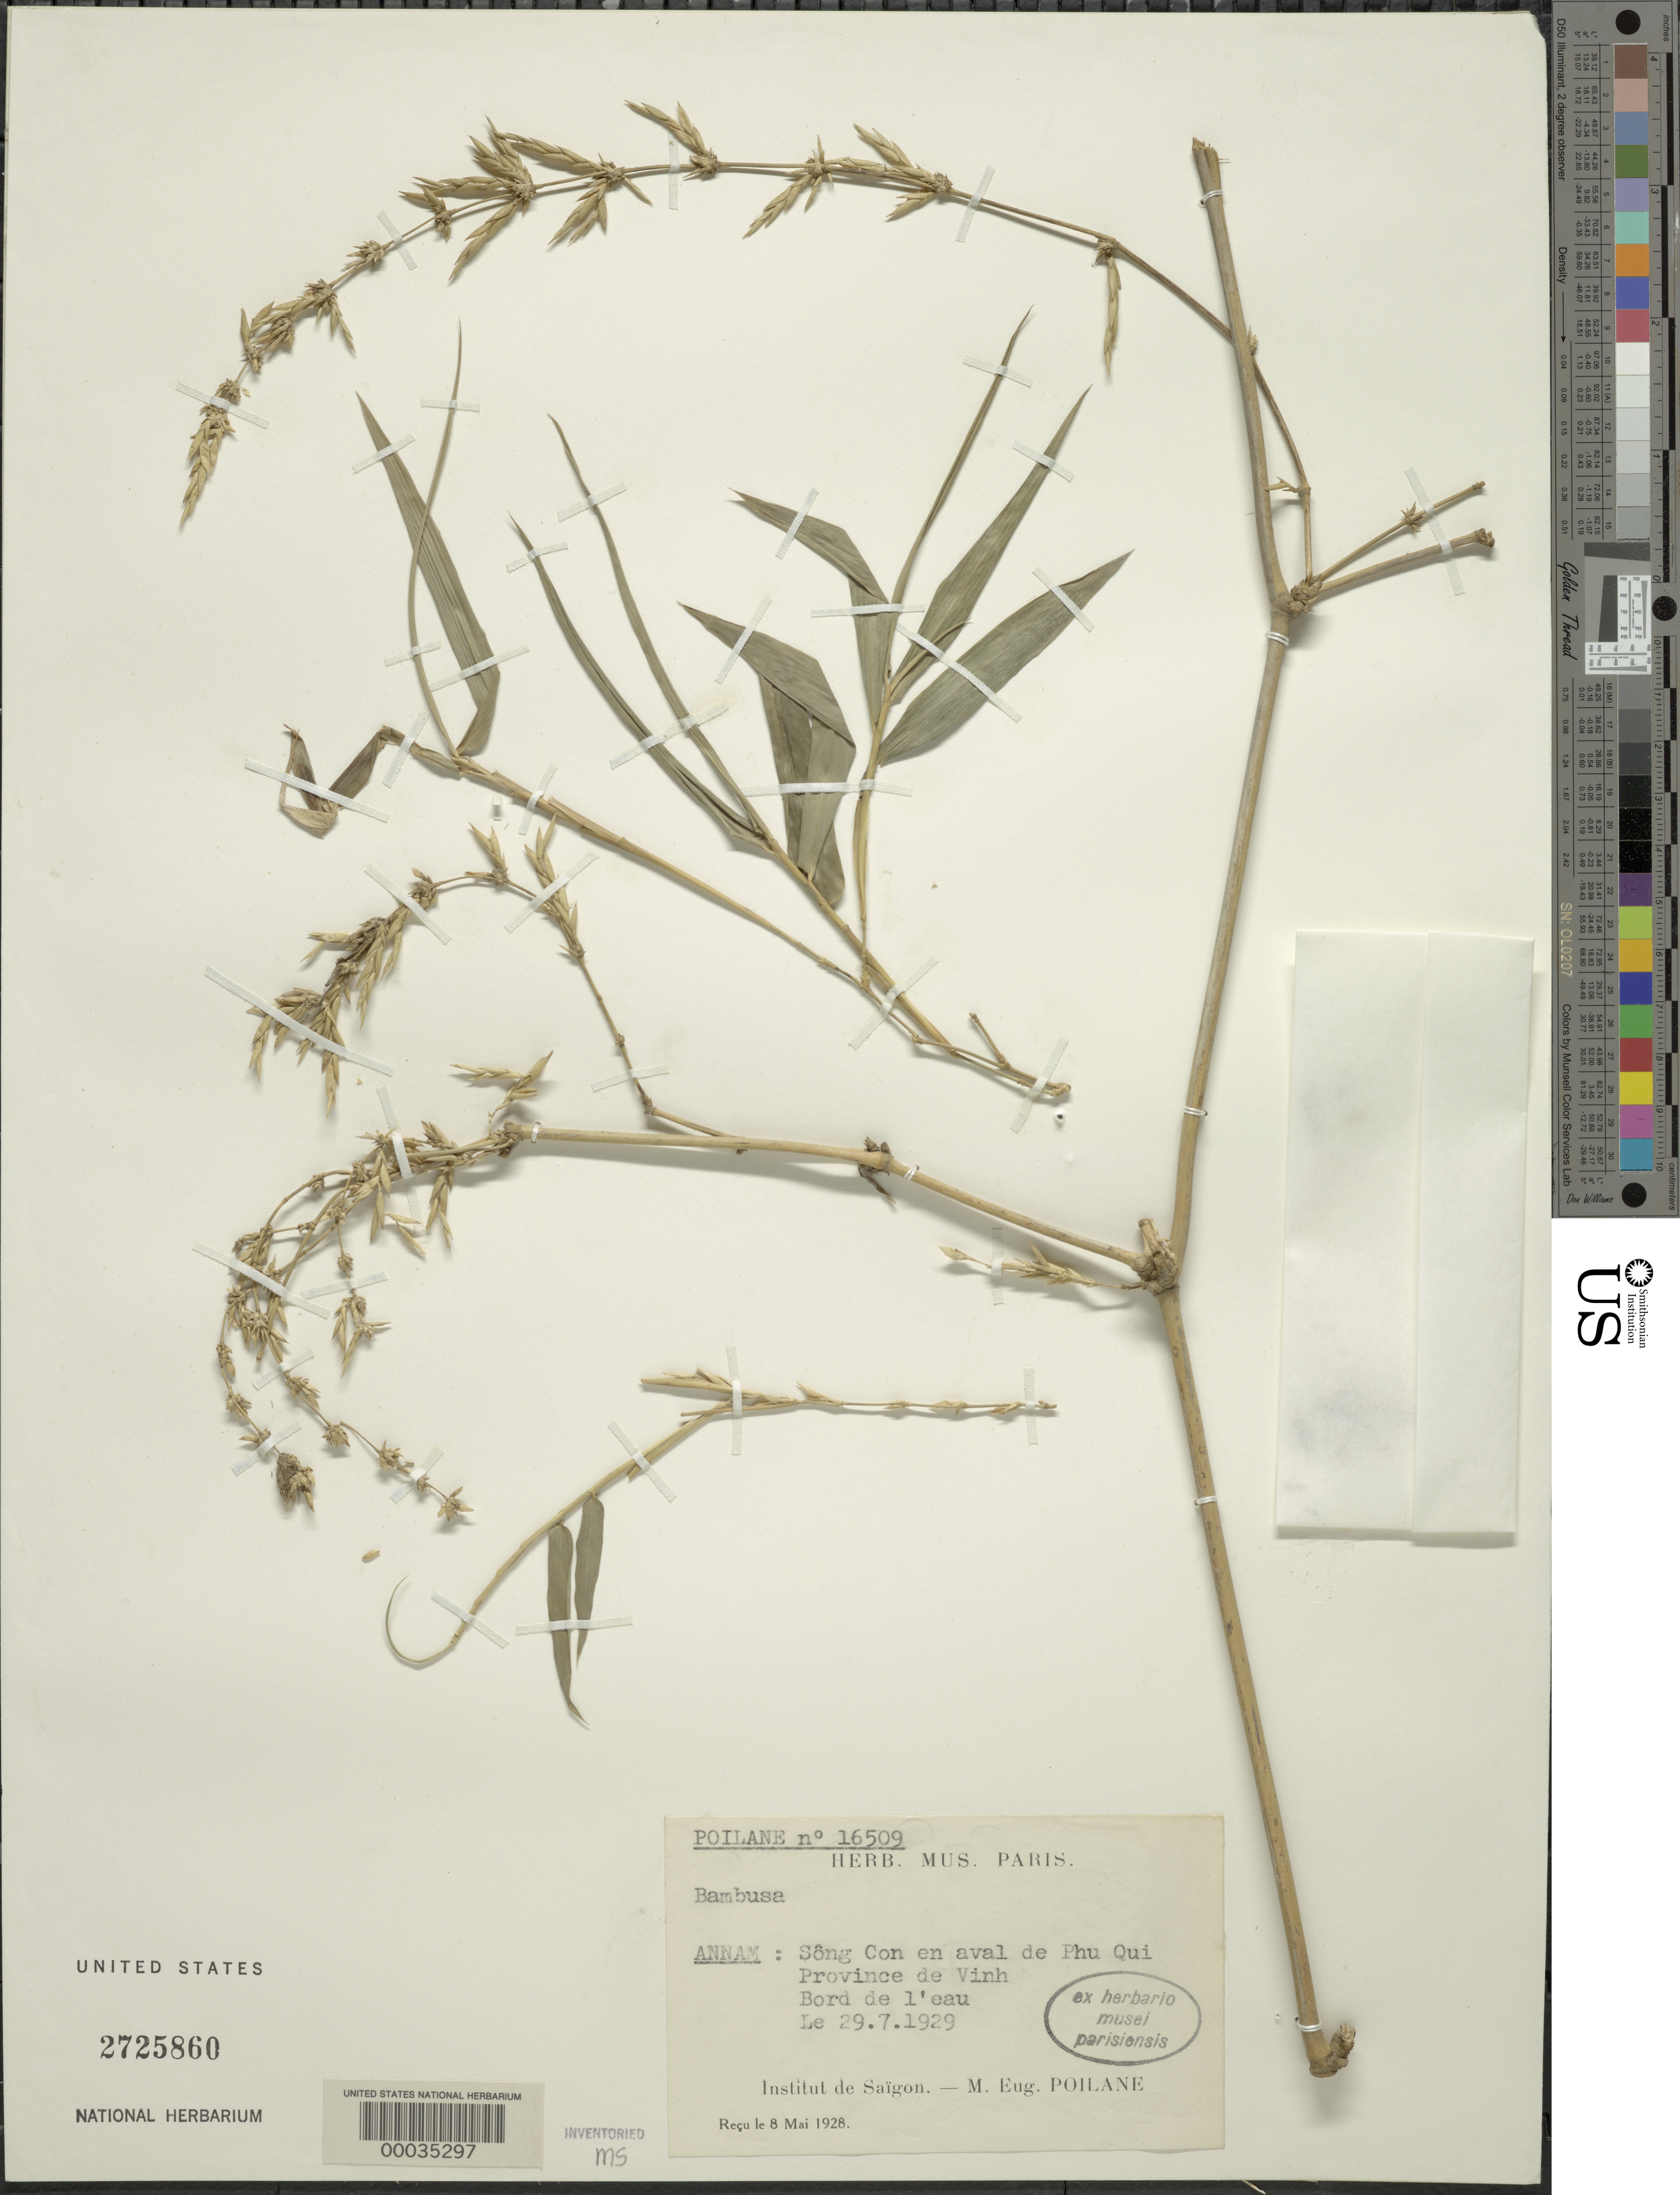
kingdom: Plantae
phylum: Tracheophyta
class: Liliopsida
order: Poales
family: Poaceae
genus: Bambusa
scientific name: Bambusa sp.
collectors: E. Poilane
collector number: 16509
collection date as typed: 29 Jul 1929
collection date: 1929-07-29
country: Vietnam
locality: Annam: song con en aval de phu qui, prov de vinh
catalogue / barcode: US 2725860